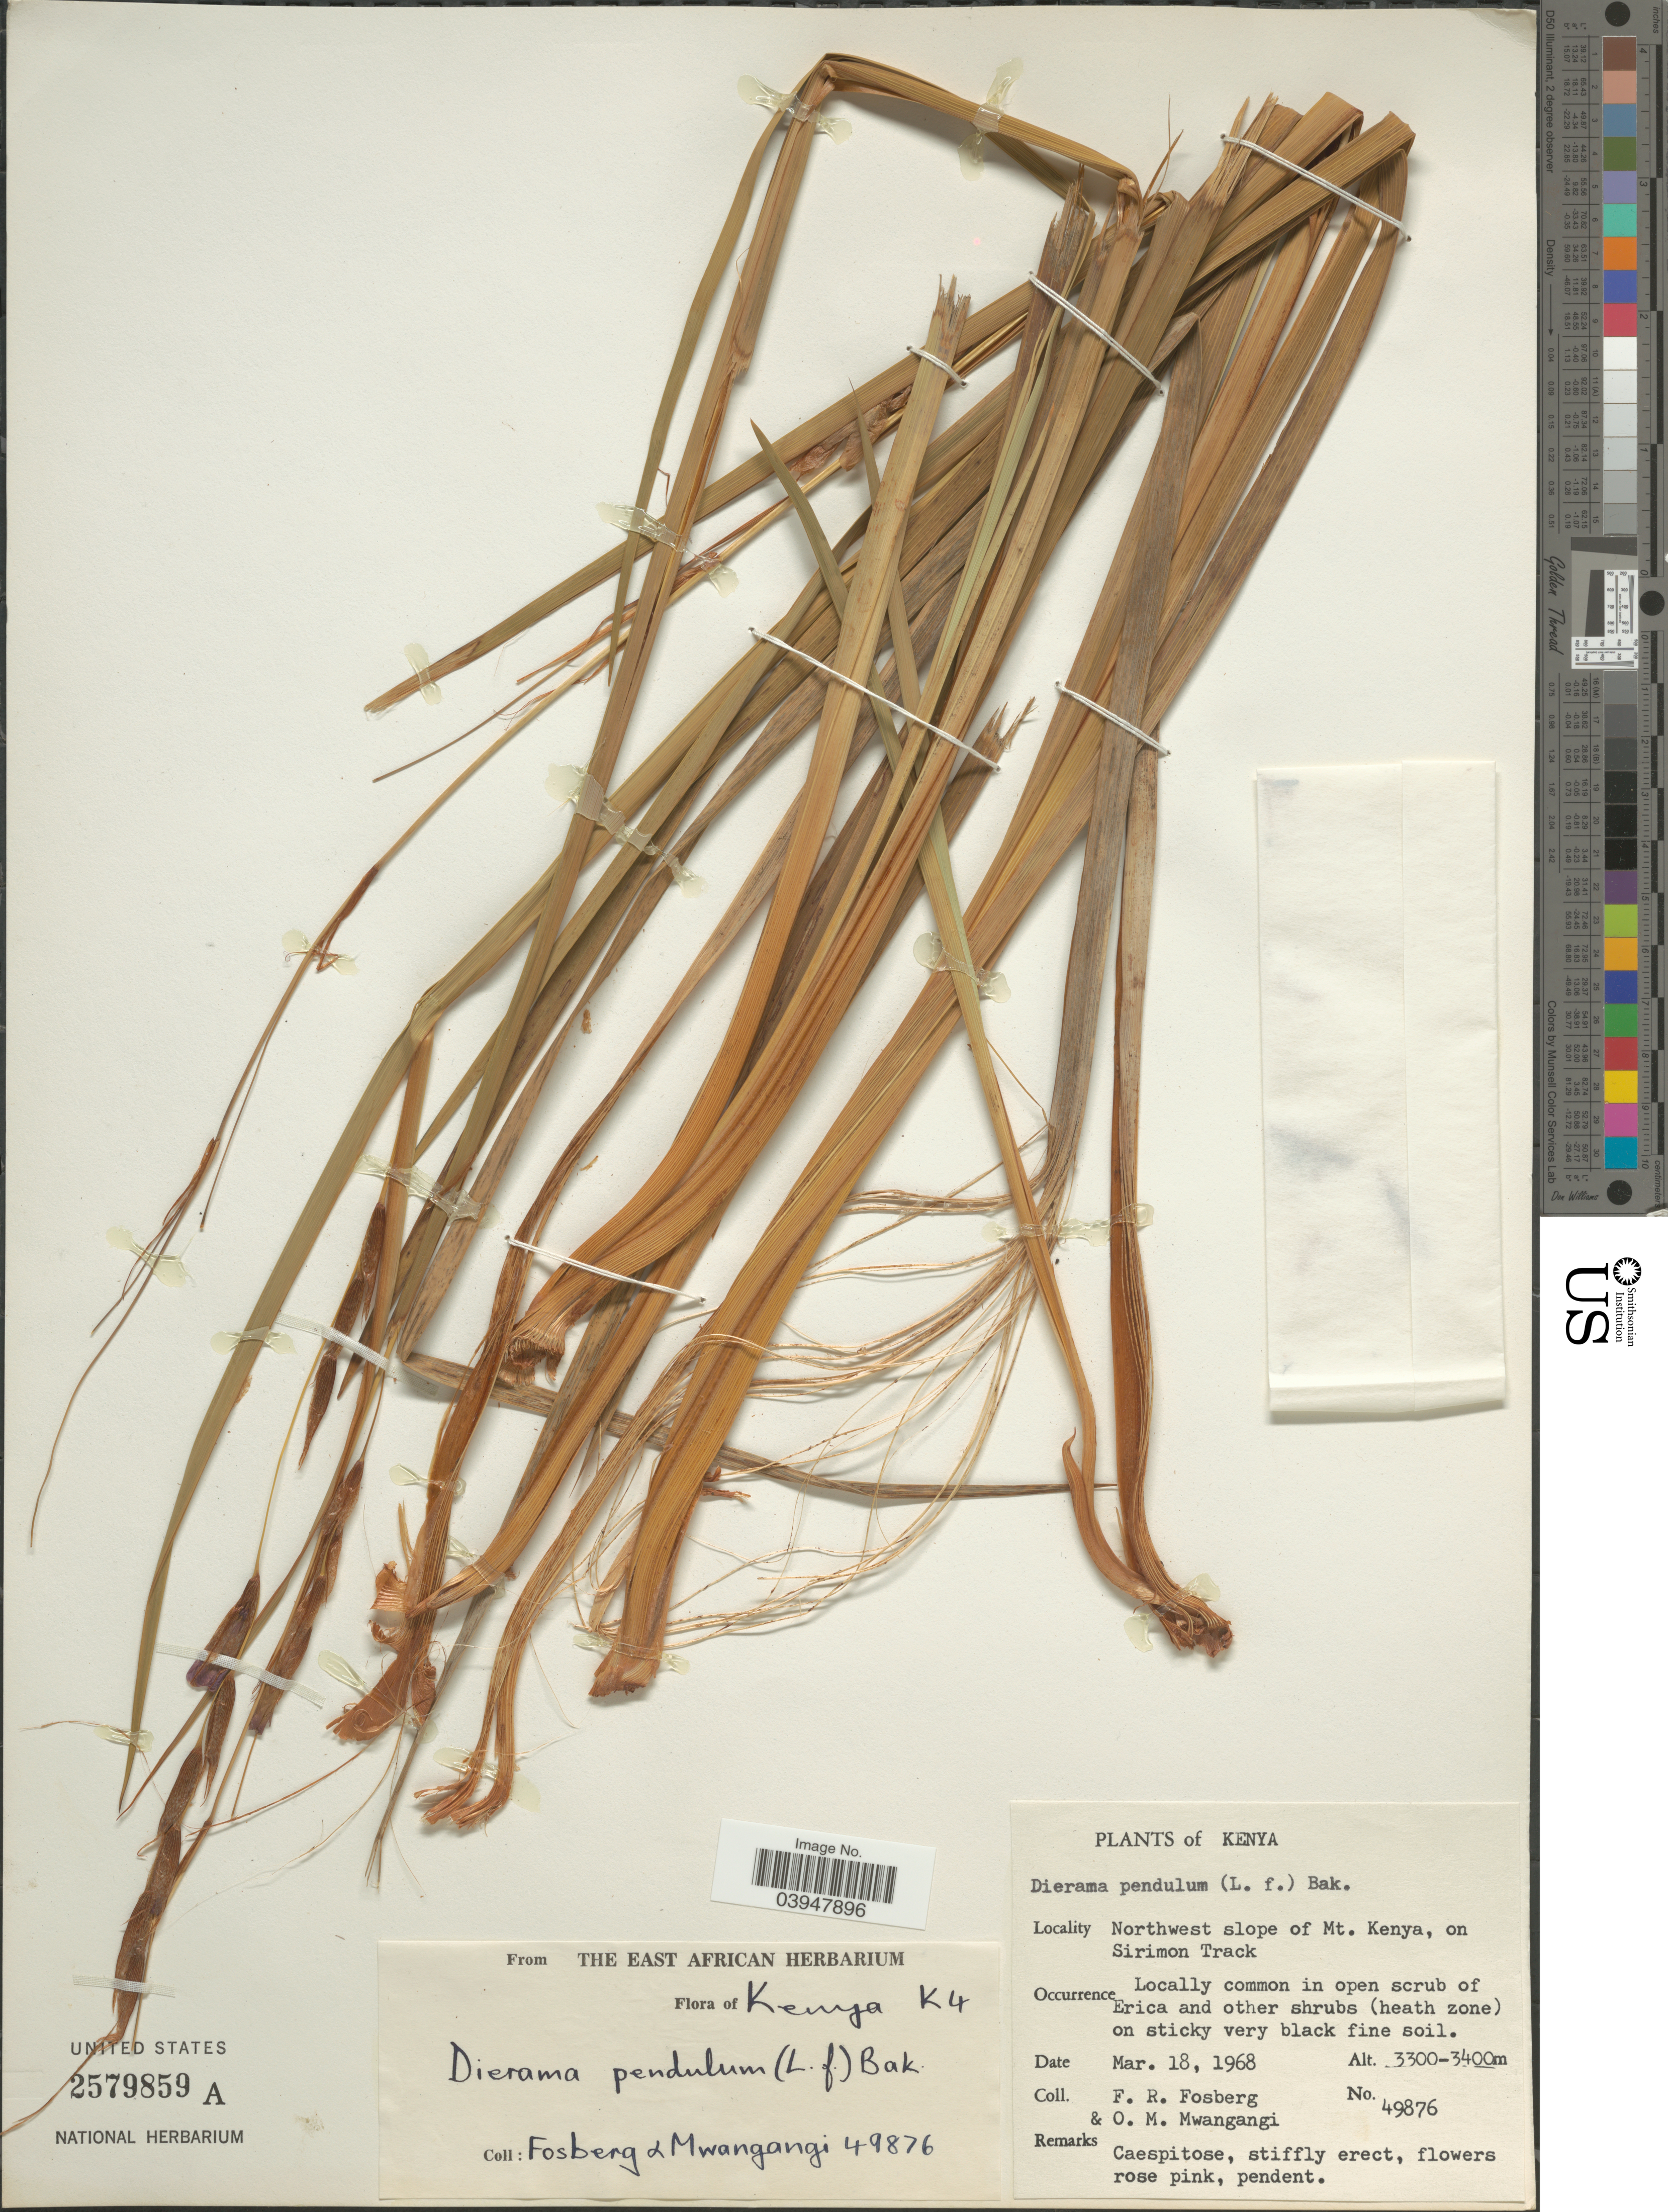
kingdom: Plantae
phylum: Tracheophyta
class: Liliopsida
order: Asparagales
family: Iridaceae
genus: Dierama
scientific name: Dierama pendulum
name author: Baker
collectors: F. R. Fosberg & O. M. Mwangangi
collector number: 49876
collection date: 1968-03-18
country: Kenya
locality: Northwest slope of Mt. Kenya, on Sirimon Track. Locally common in open scrub of Erica and other shrubs (heath zone) on sticky very black fine soil.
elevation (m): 3300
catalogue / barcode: US 2579859A